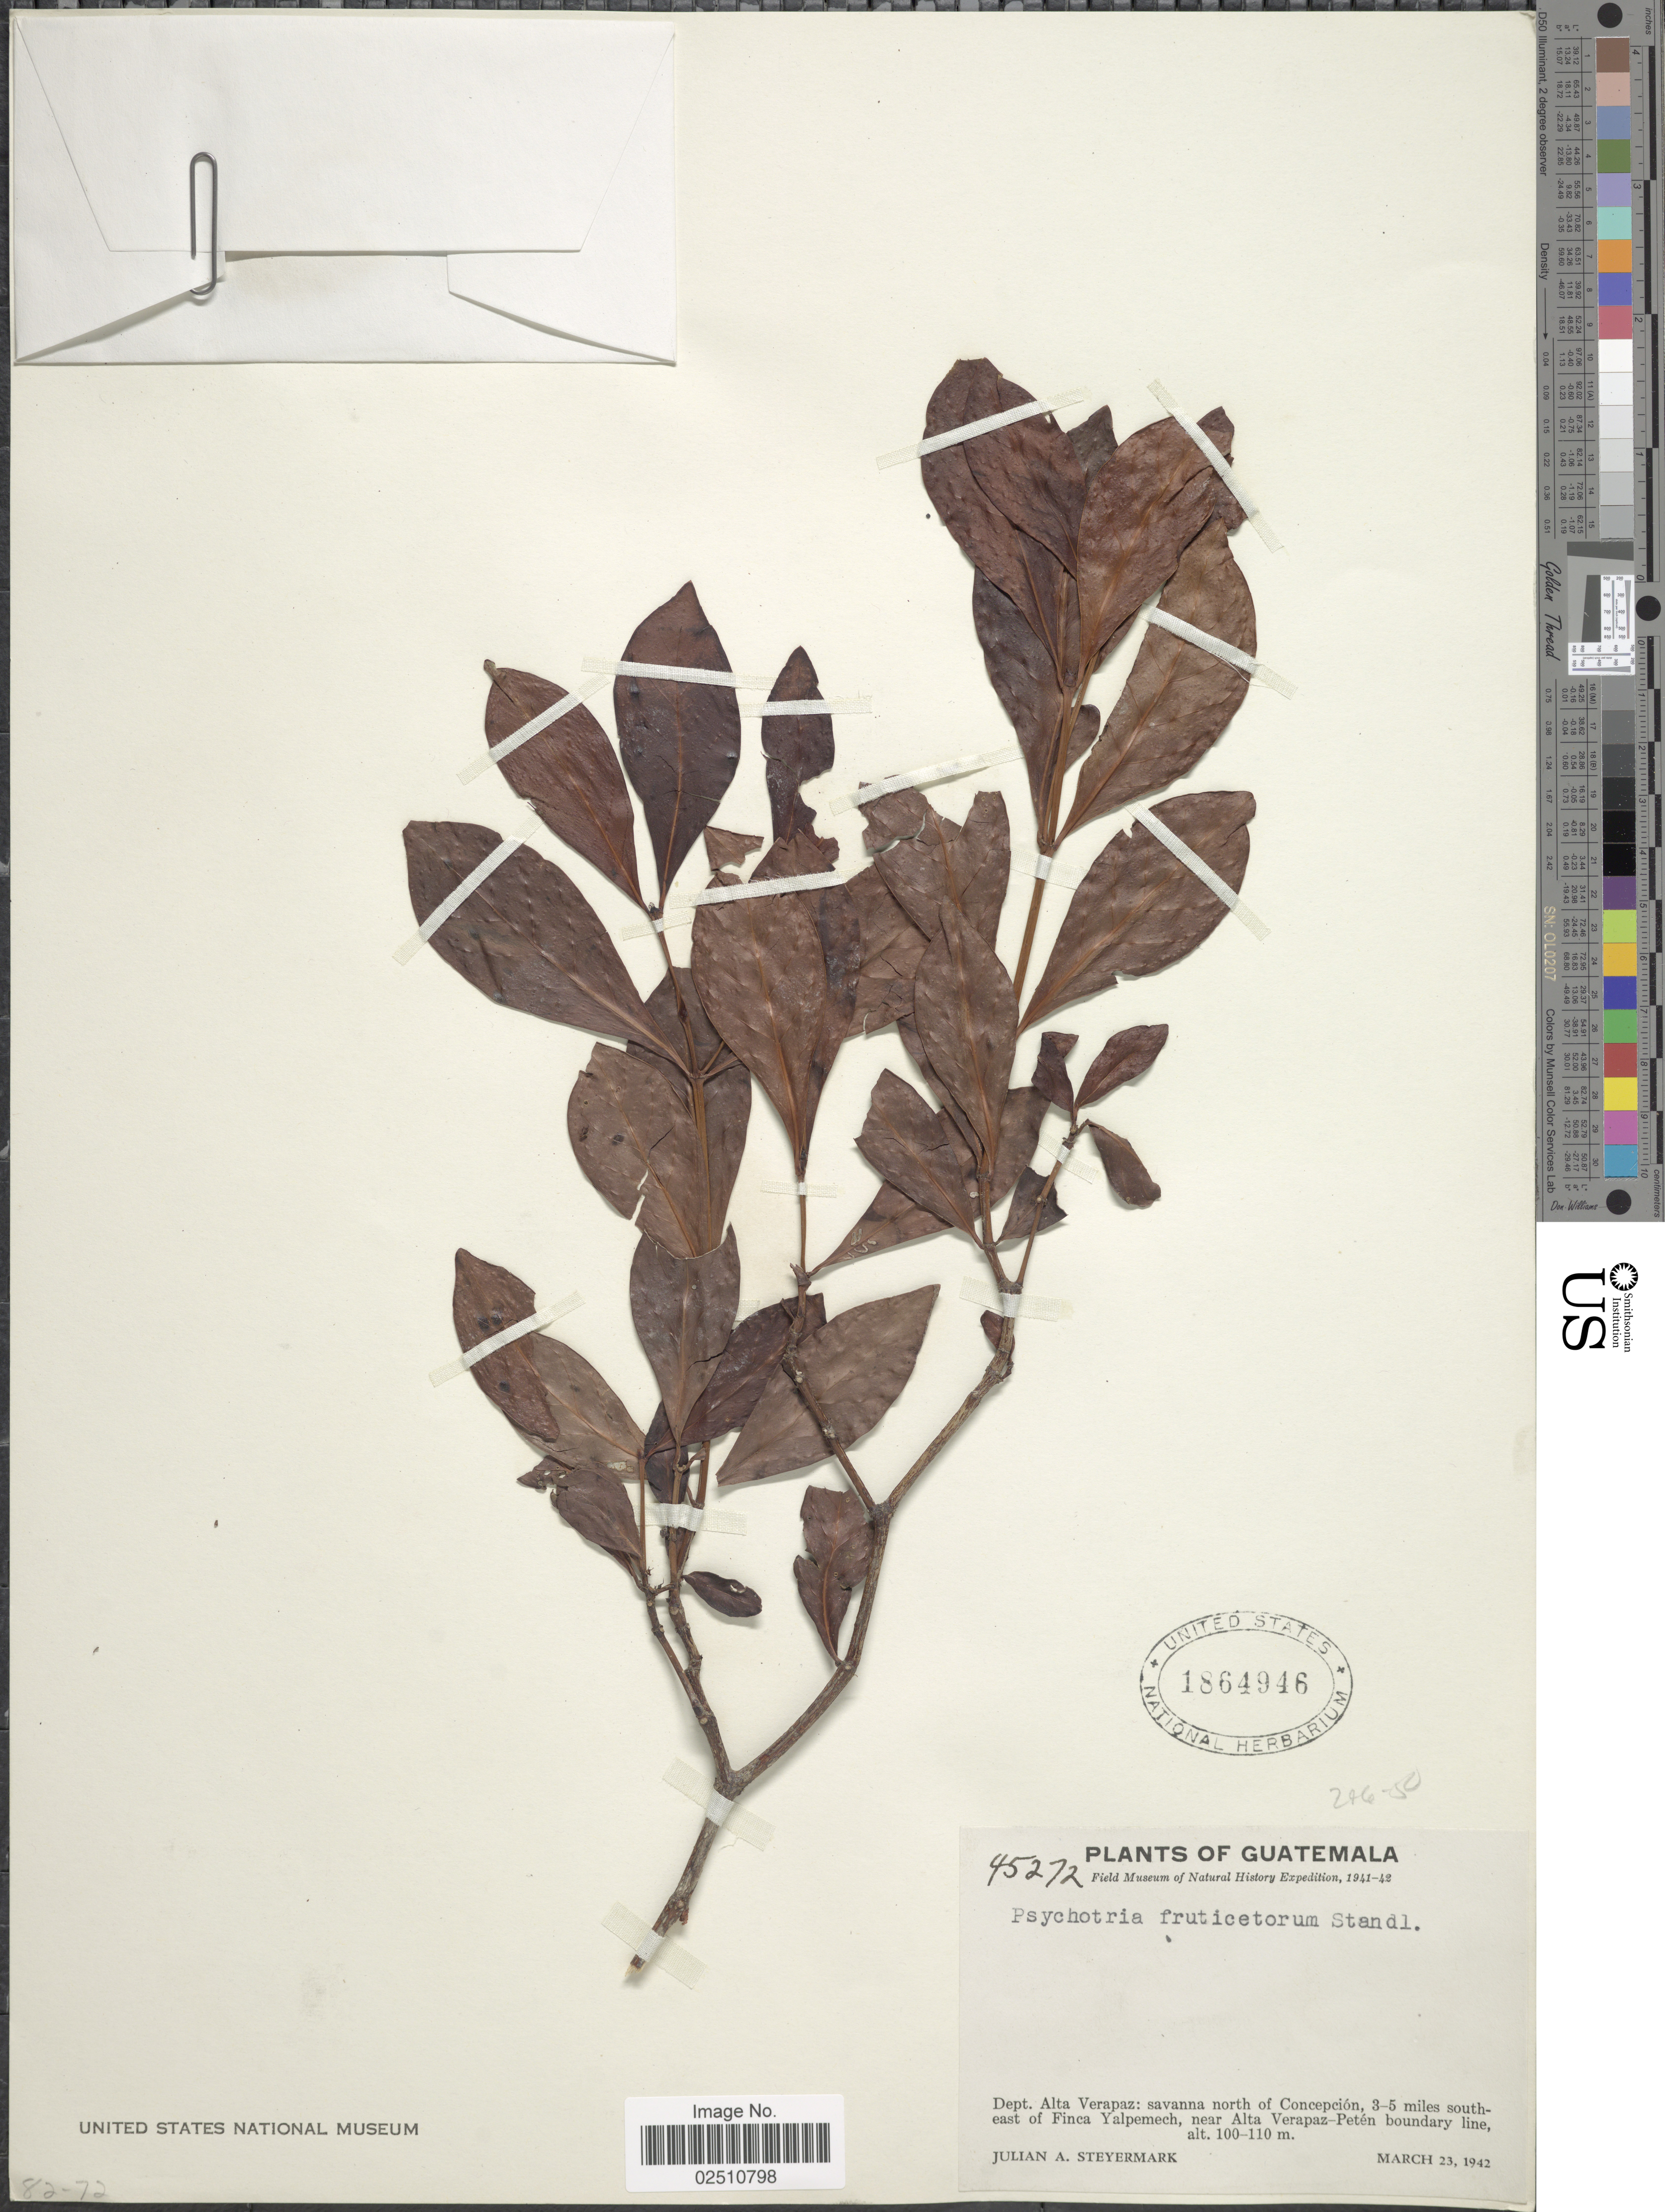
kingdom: Plantae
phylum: Tracheophyta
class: Magnoliopsida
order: Gentianales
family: Rubiaceae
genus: Psychotria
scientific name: Psychotria fruticetorum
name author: Standl.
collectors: J. Steyermark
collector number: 45272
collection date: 1942-03-23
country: Guatemala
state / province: Alta Verapaz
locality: Savanna north of Concepcion, 3-5 miles south-east of Finca Yalpemech, near Alta Verapaz-Peten boundary line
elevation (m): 100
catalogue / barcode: US 1864946